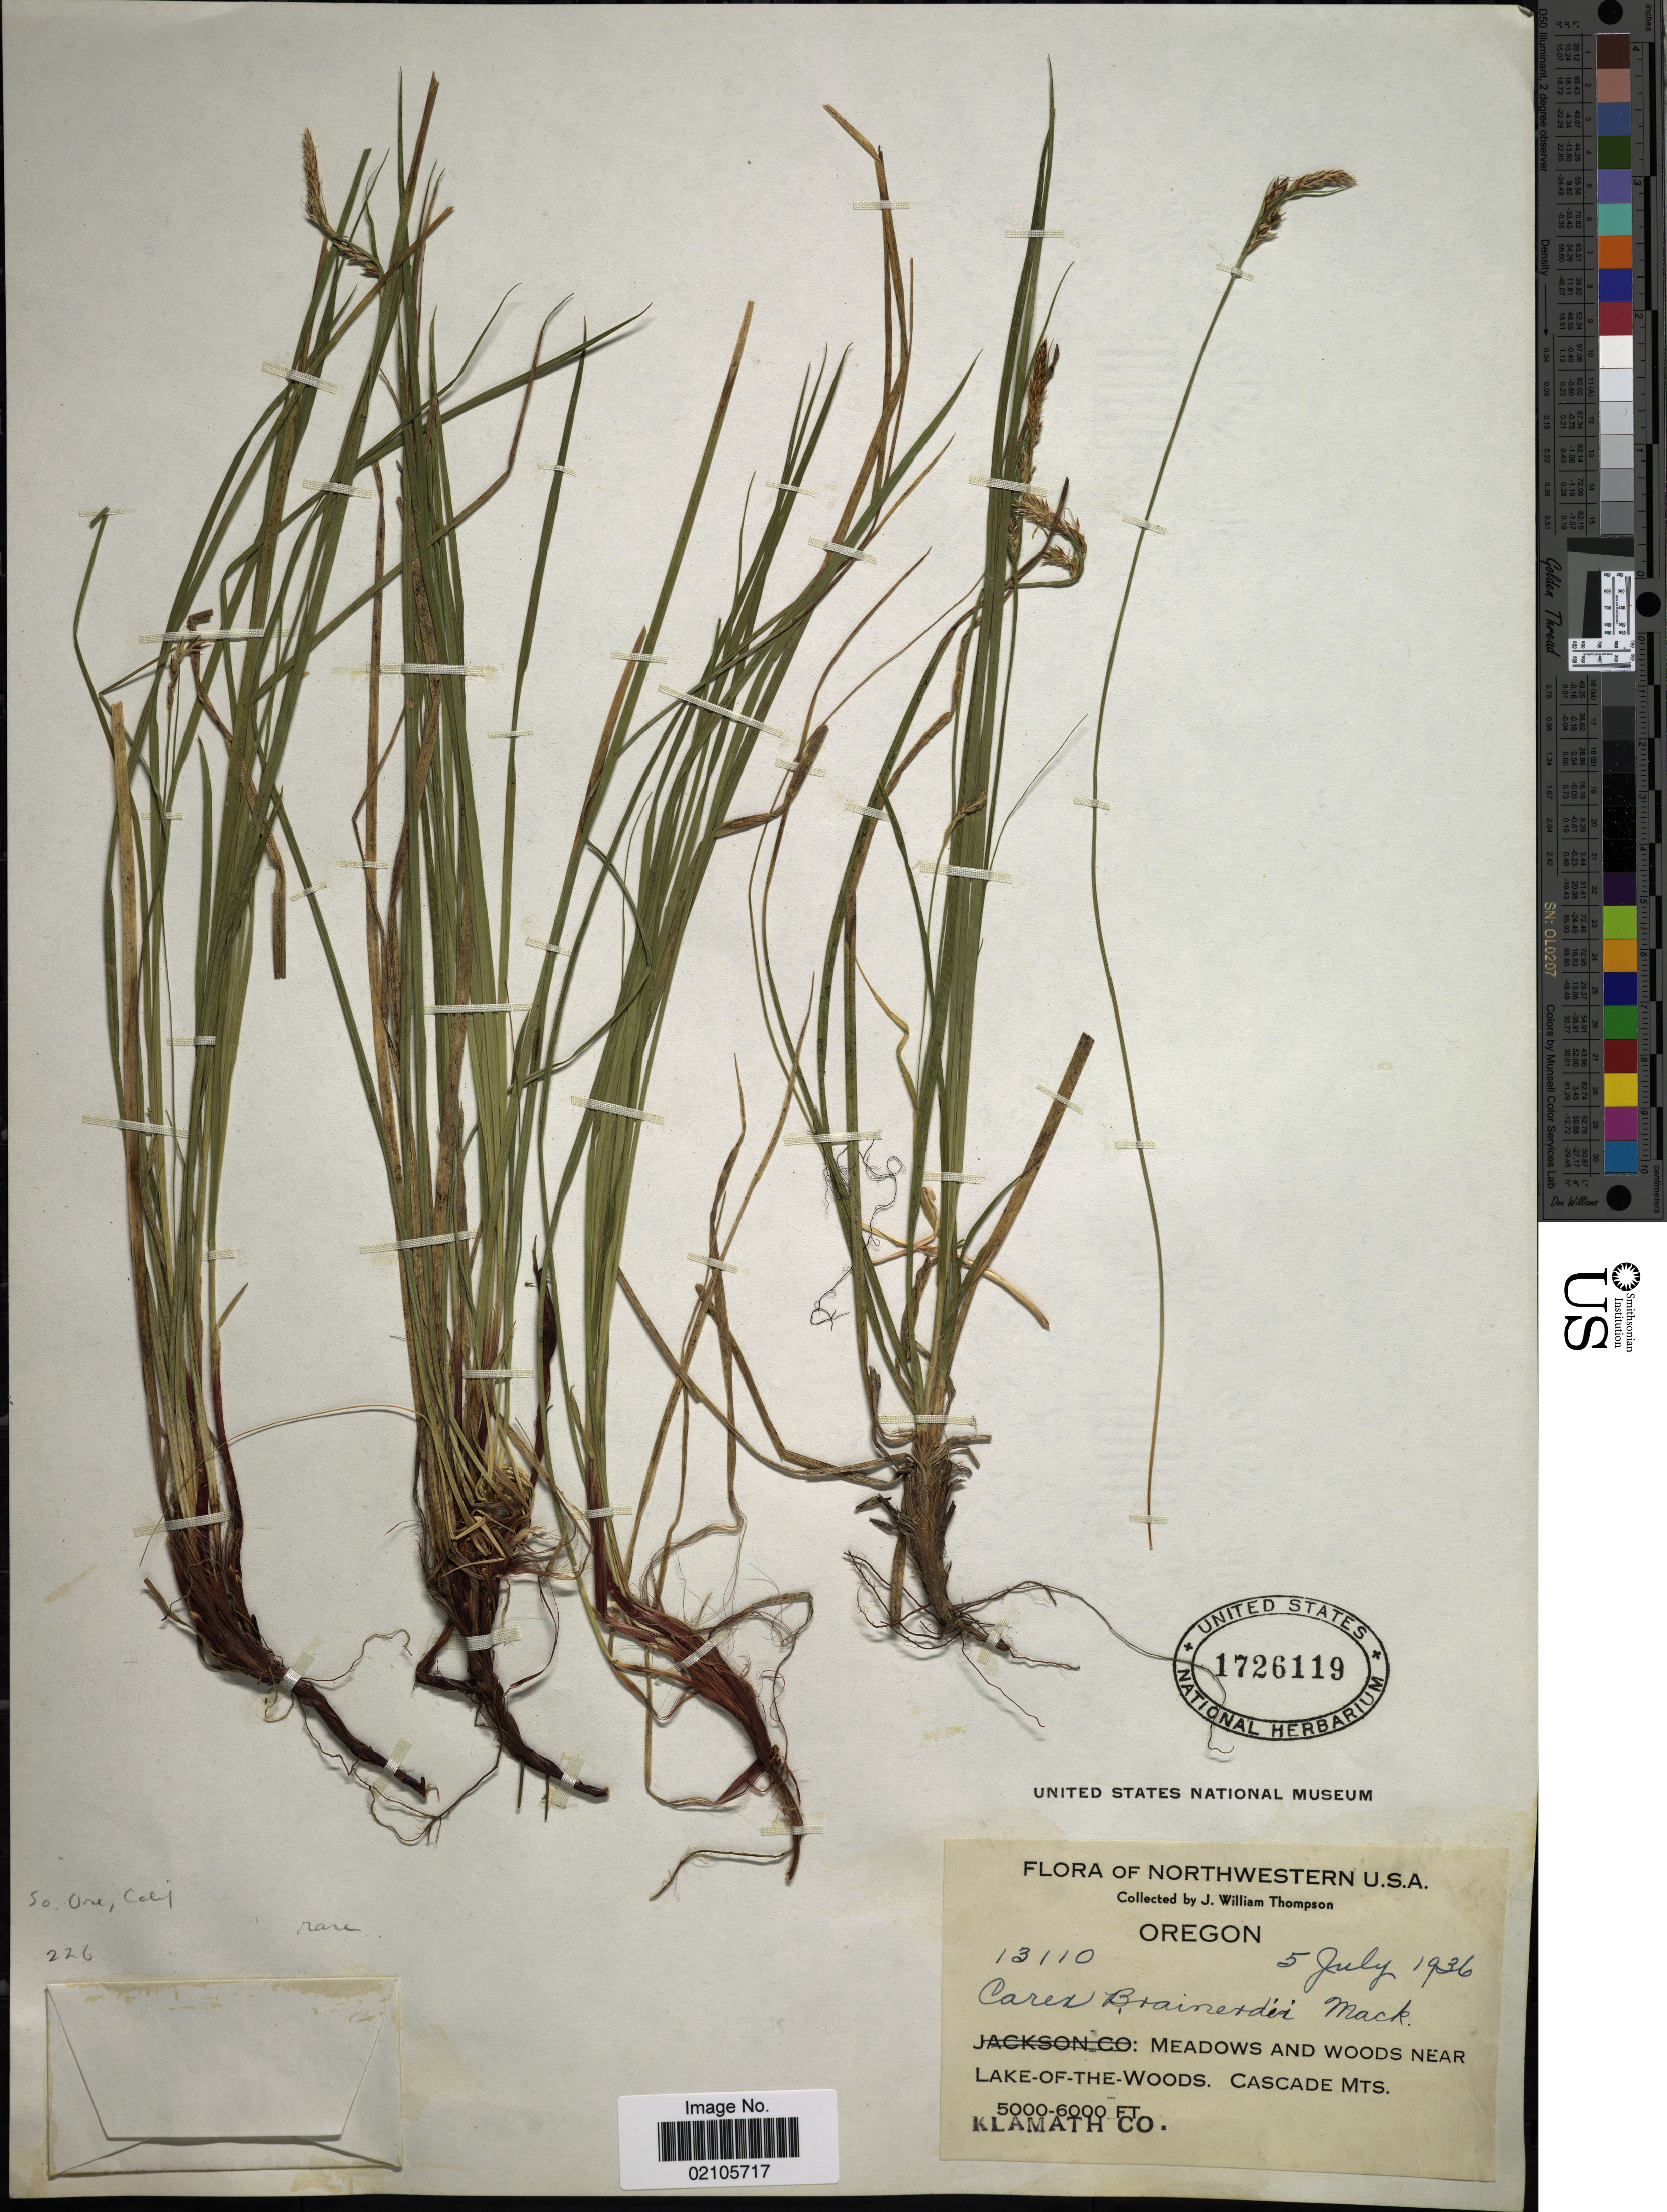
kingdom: Plantae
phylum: Tracheophyta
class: Liliopsida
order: Poales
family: Cyperaceae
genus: Carex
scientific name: Carex brainerdii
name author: Mack.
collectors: J. W. Thompson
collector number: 13110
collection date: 1936-07-05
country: United States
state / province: Oregon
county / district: Klamath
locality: Meadows and Woods near Lake-of-the Woods, Cascade Mts., Klamath Co.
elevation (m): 1524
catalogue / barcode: US 1726119